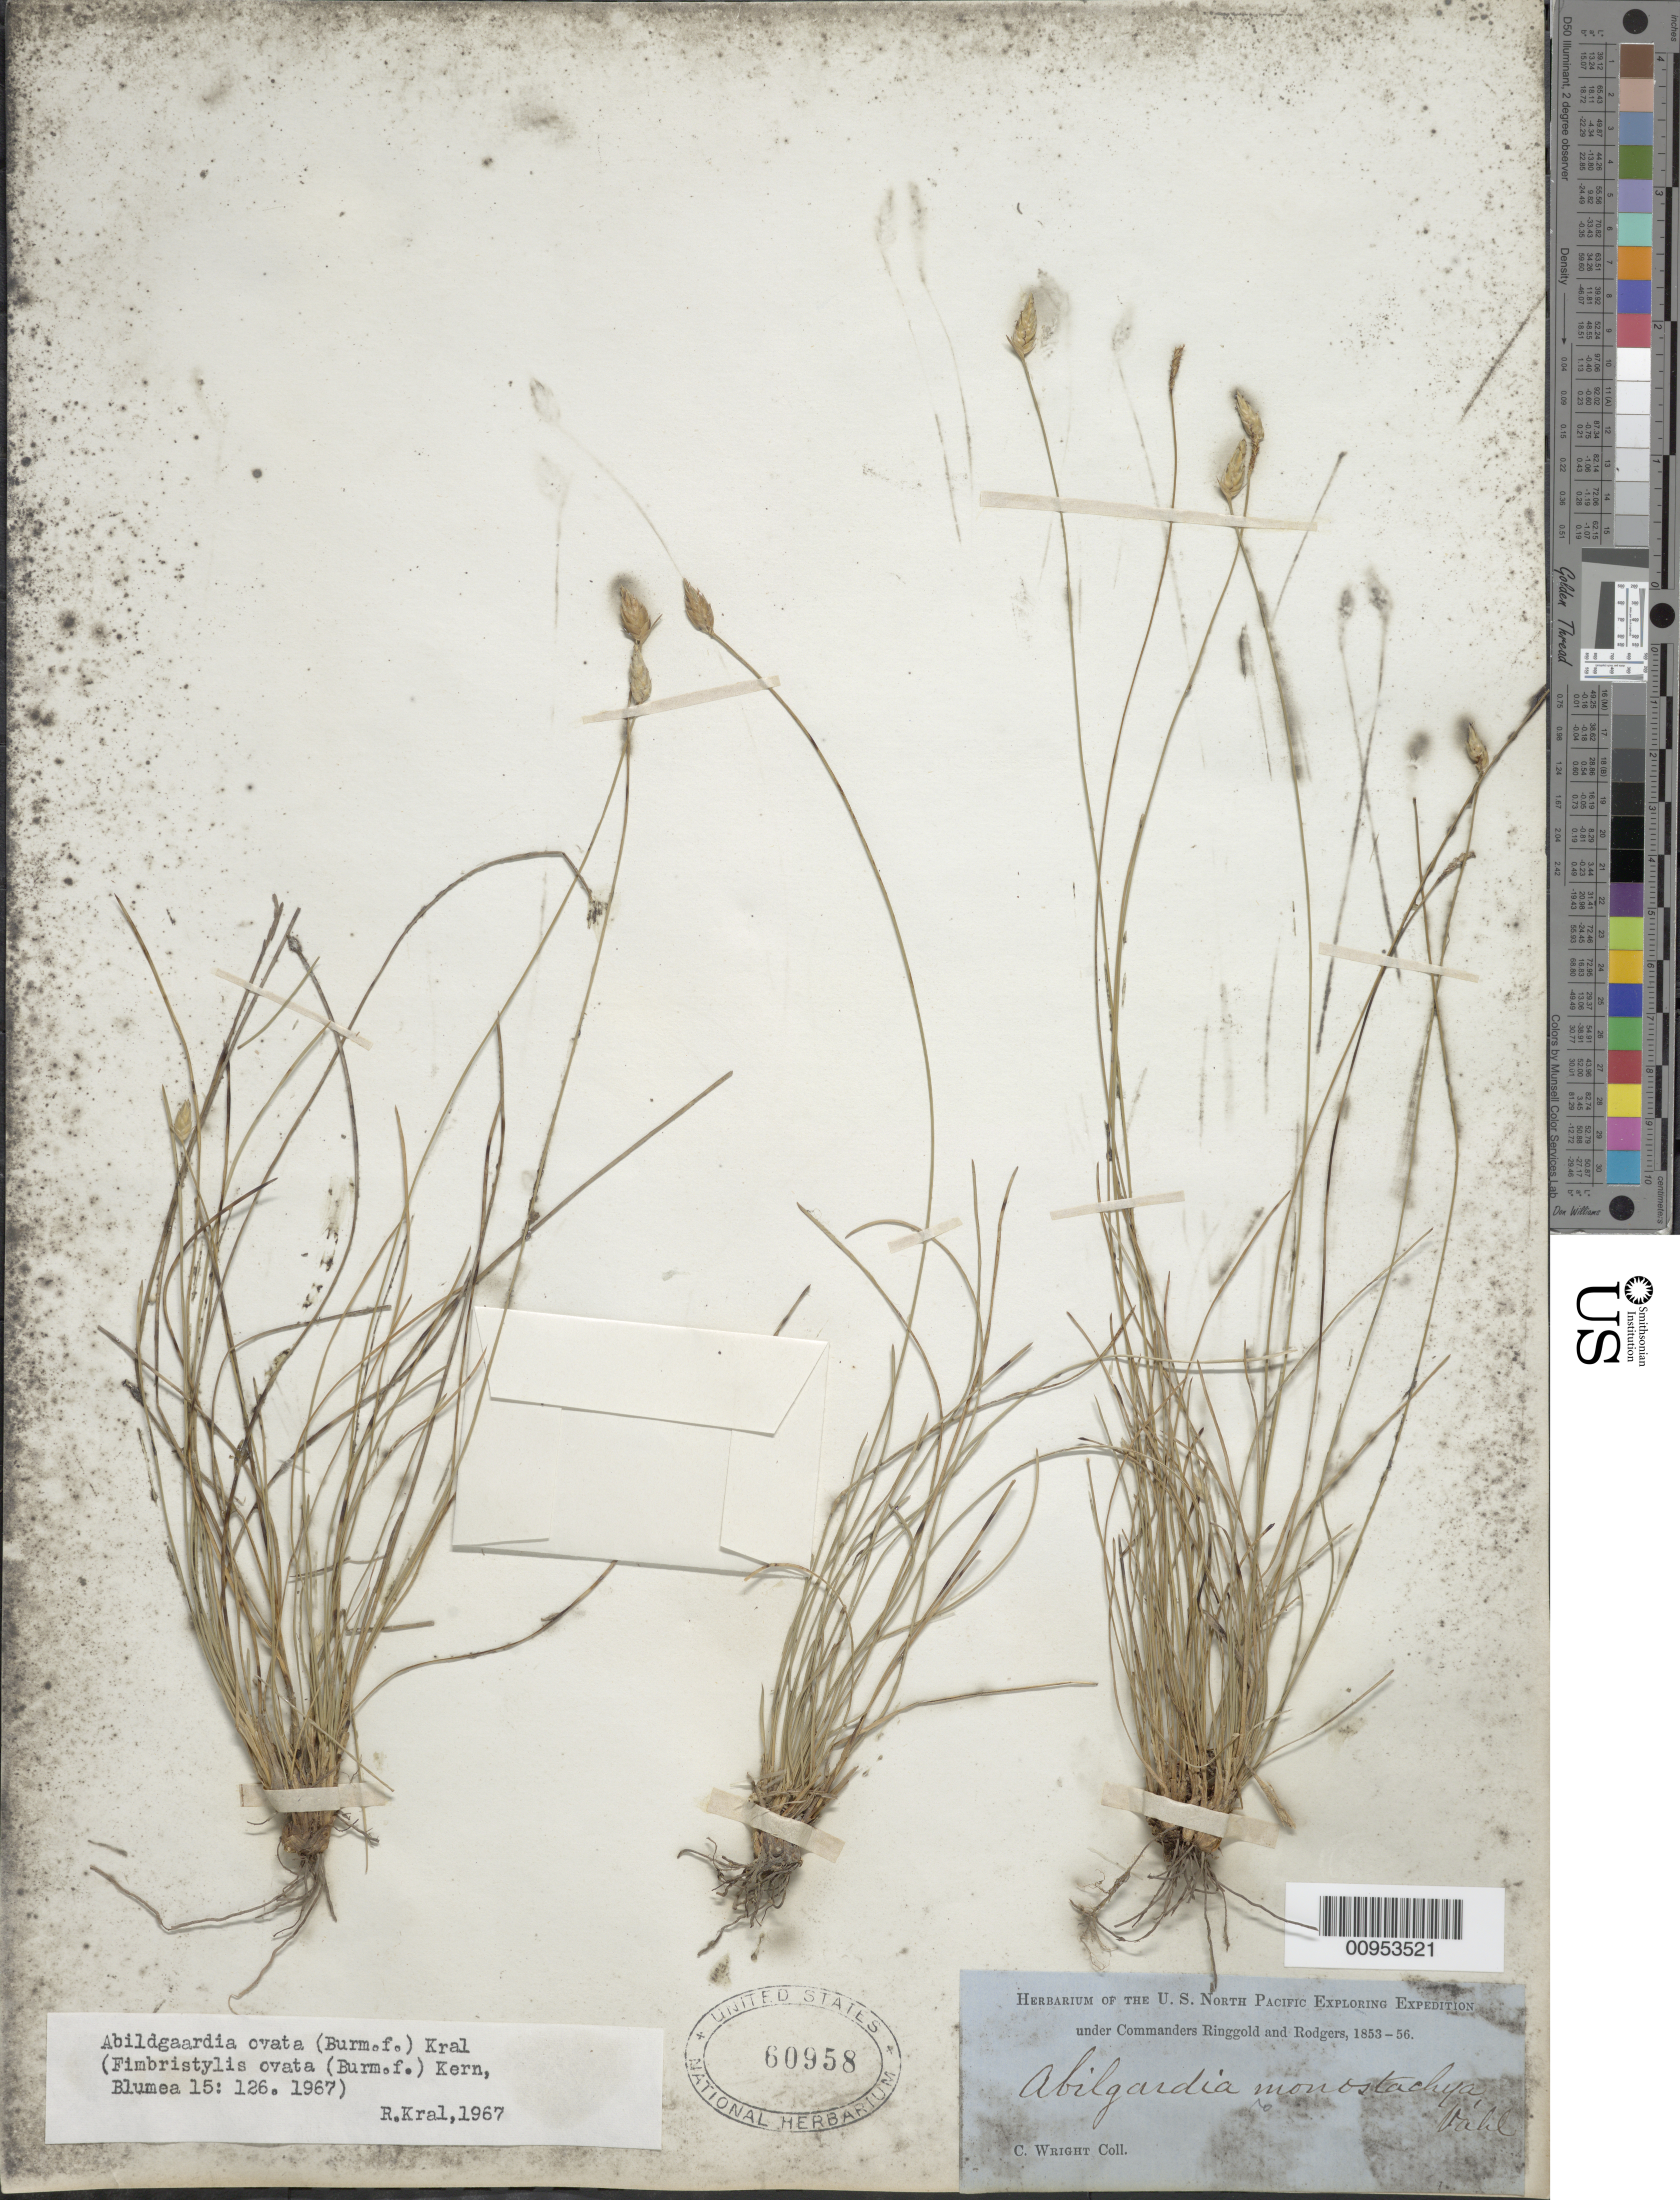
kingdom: Plantae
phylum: Tracheophyta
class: Liliopsida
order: Poales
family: Cyperaceae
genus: Abildgaardia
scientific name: Abildgaardia ovata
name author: (Burm. f.) Kral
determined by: Kral, Robert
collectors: C. Wright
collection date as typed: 1853 to -- --- 1856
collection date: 1853/1856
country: Cuba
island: Cuba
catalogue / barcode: US 60958